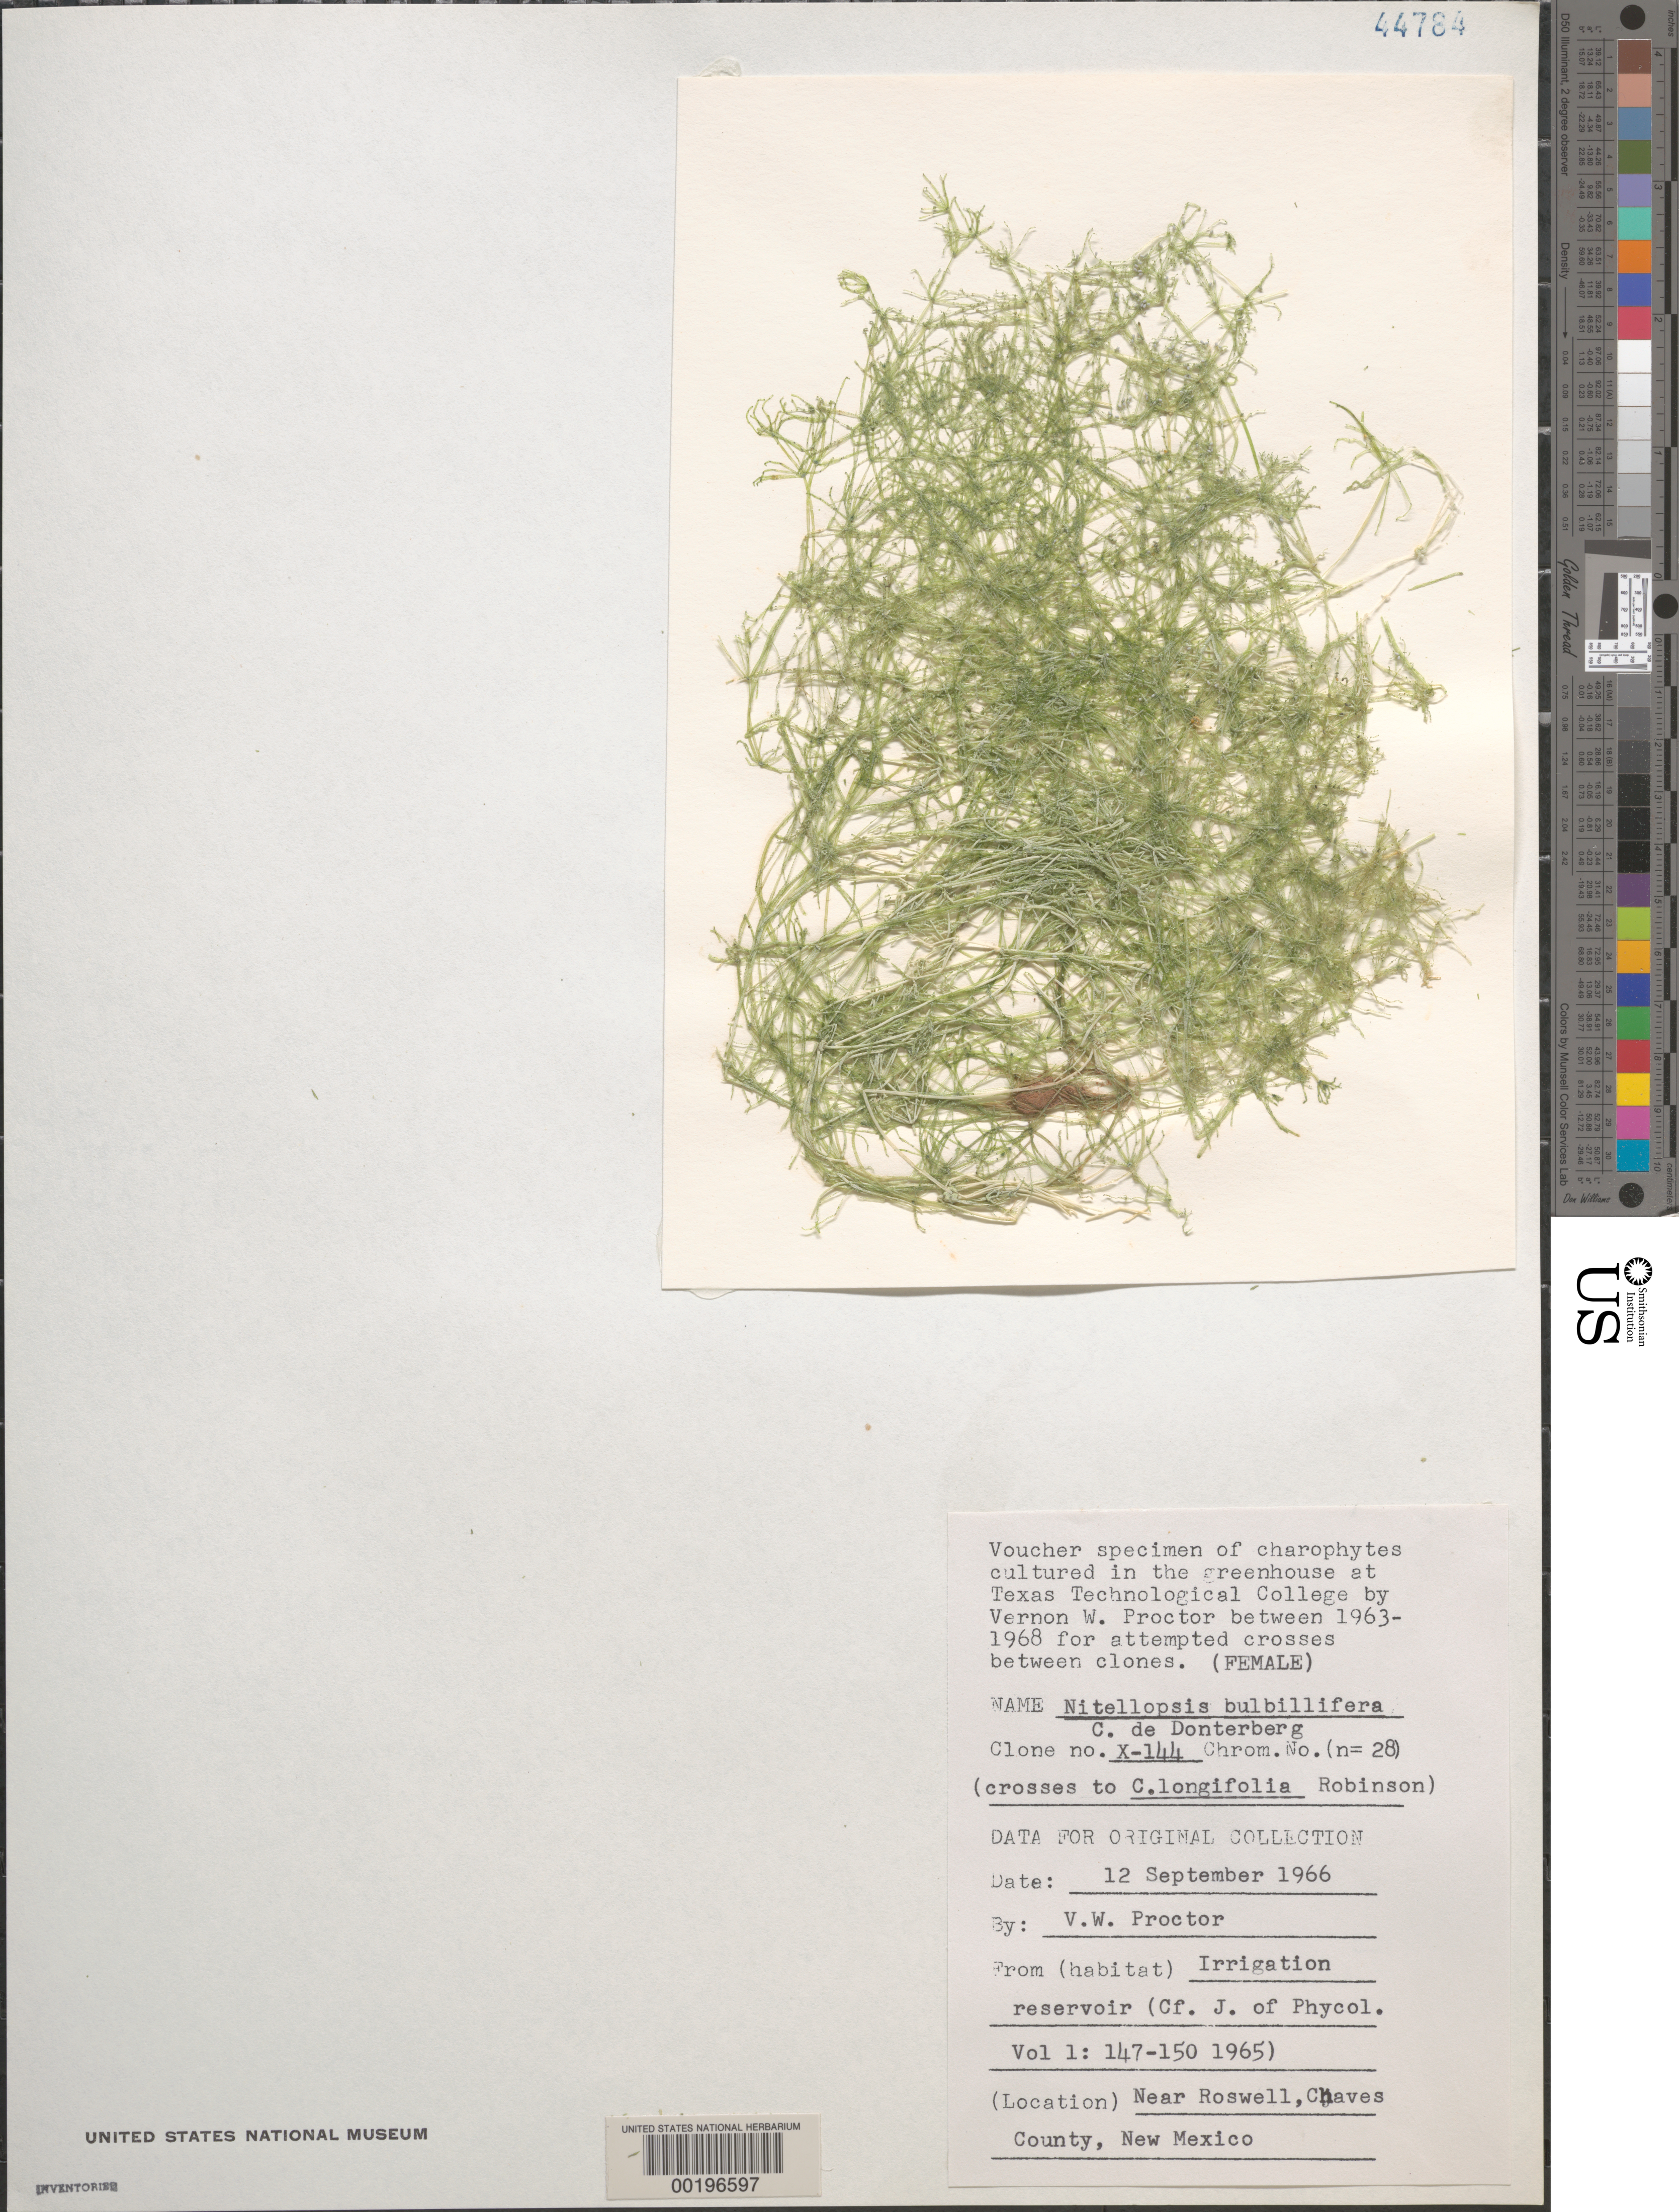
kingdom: Plantae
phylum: Charophyta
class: Charophyceae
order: Charales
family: Characeae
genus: Nitellopsis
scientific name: Nitellopsis bulbillifera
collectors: V. Proctor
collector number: X-144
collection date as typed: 12 Sep 1966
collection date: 1966-09-12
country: United States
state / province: New Mexico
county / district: Chaves County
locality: Near Roswell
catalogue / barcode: US 44784